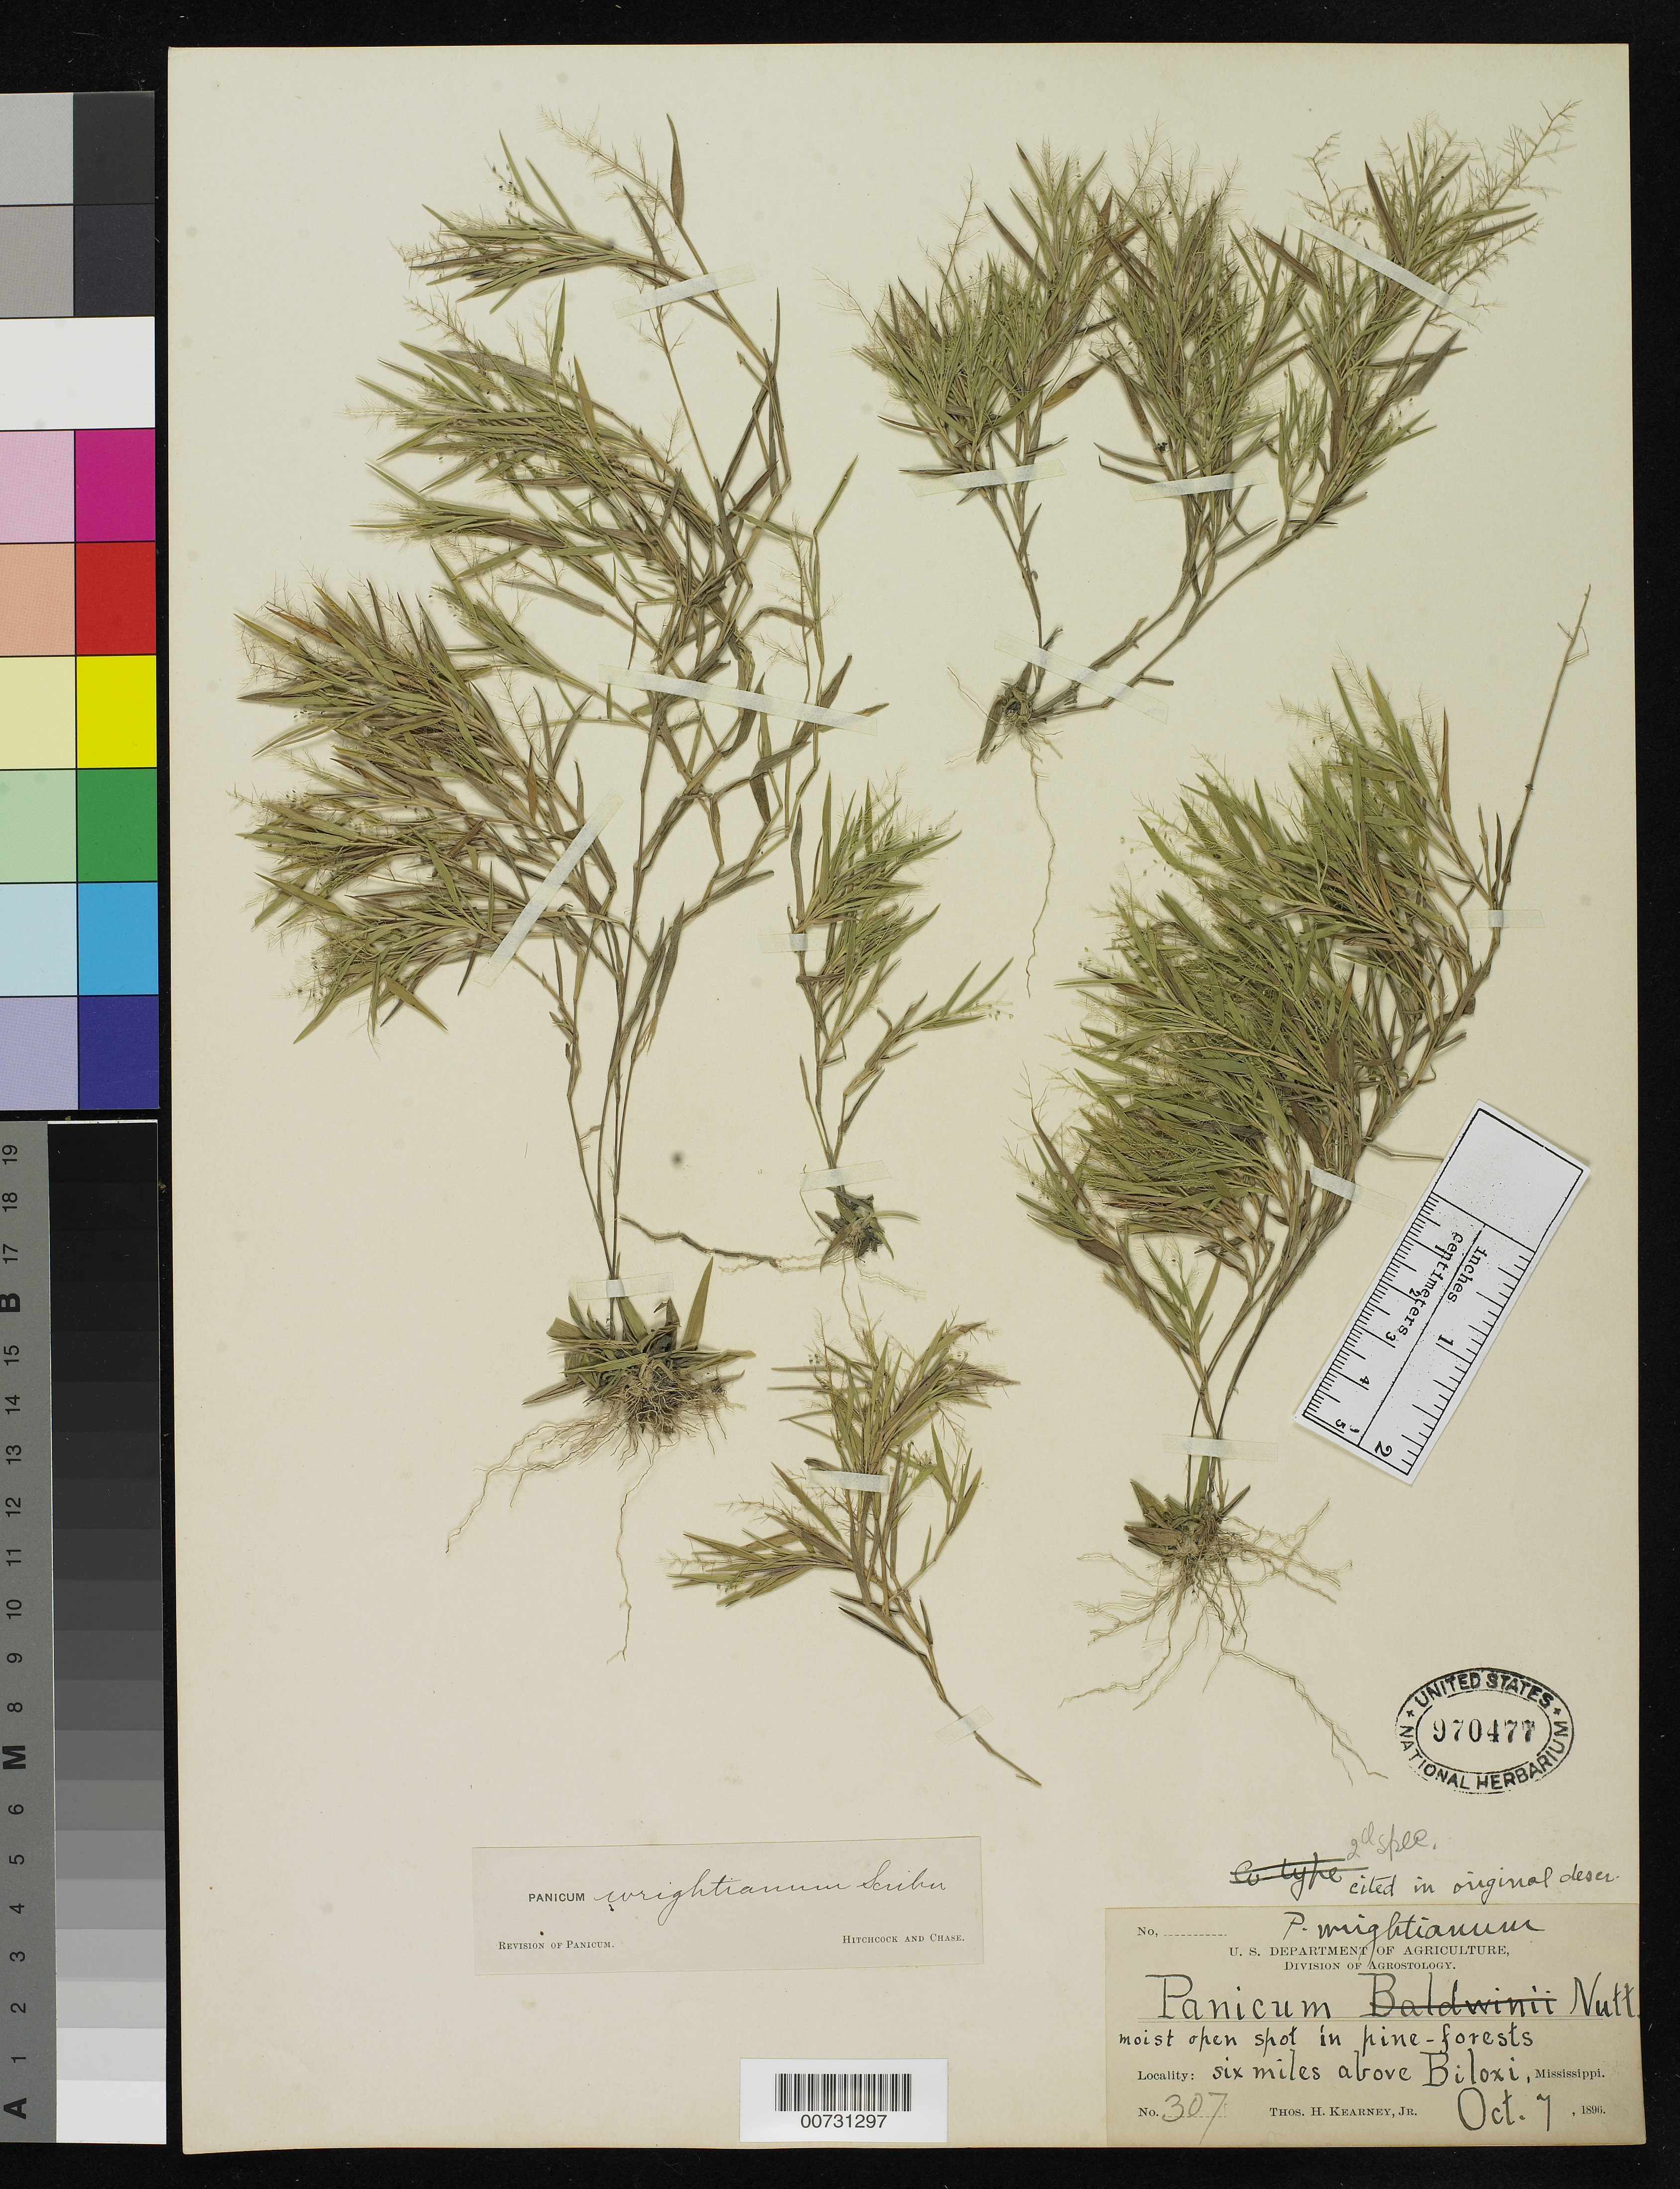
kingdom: Plantae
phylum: Tracheophyta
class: Liliopsida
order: Poales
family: Poaceae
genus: Panicum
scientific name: Panicum wrightianum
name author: Scribn.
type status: Syntype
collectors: T. H. Kearney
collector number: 307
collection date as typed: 07 Oct 1896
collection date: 1896-10-07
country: United States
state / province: Mississippi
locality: Six miles above Biloxi.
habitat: Moist open spot in pine-forests.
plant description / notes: Cited 2003 by Zuloaga et al. as Dichanthelium acuminatum var. longiligulatum in Cat. New World Grasses 3 (Contr. U.S. Natl. Herb. 46): 434.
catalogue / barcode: US 970477